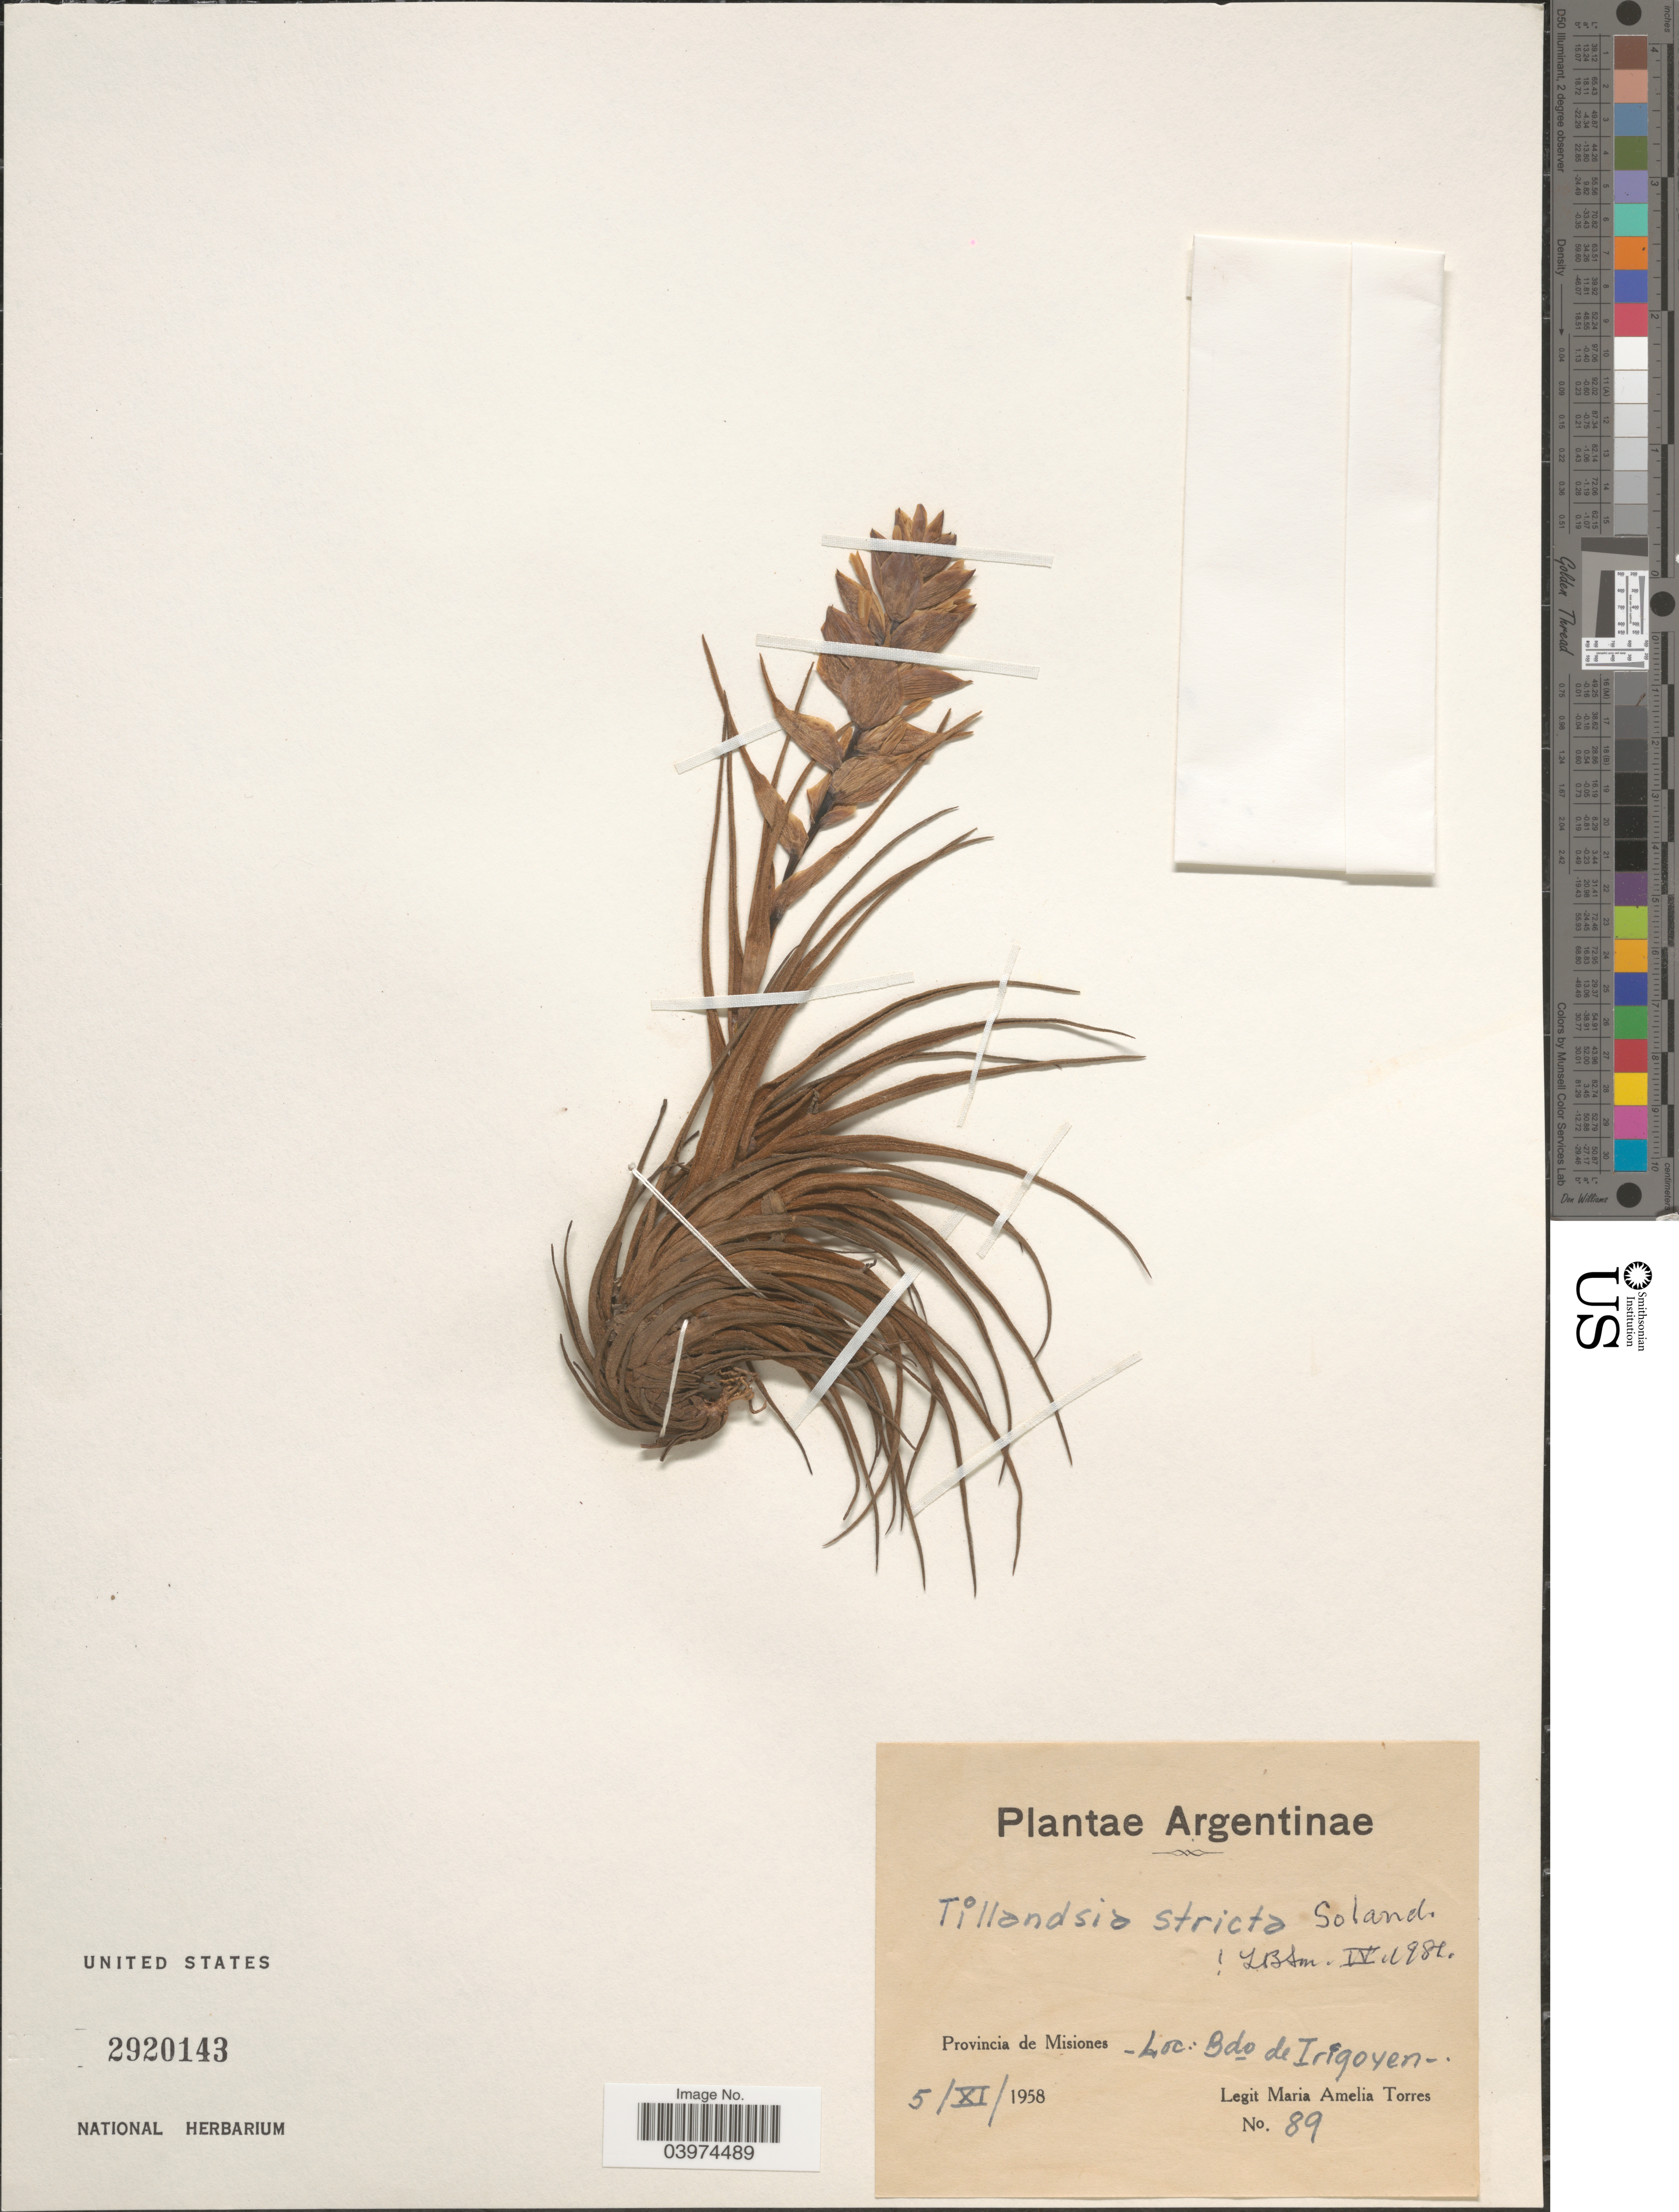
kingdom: Plantae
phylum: Tracheophyta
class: Liliopsida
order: Poales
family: Bromeliaceae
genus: Tillandsia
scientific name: Tillandsia stricta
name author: Sol. ex Ker Gawl.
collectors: M. Torres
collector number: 89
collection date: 1958-11-05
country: Argentina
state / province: Misiones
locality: Bdo de Irigoyen.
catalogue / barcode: US 2920143